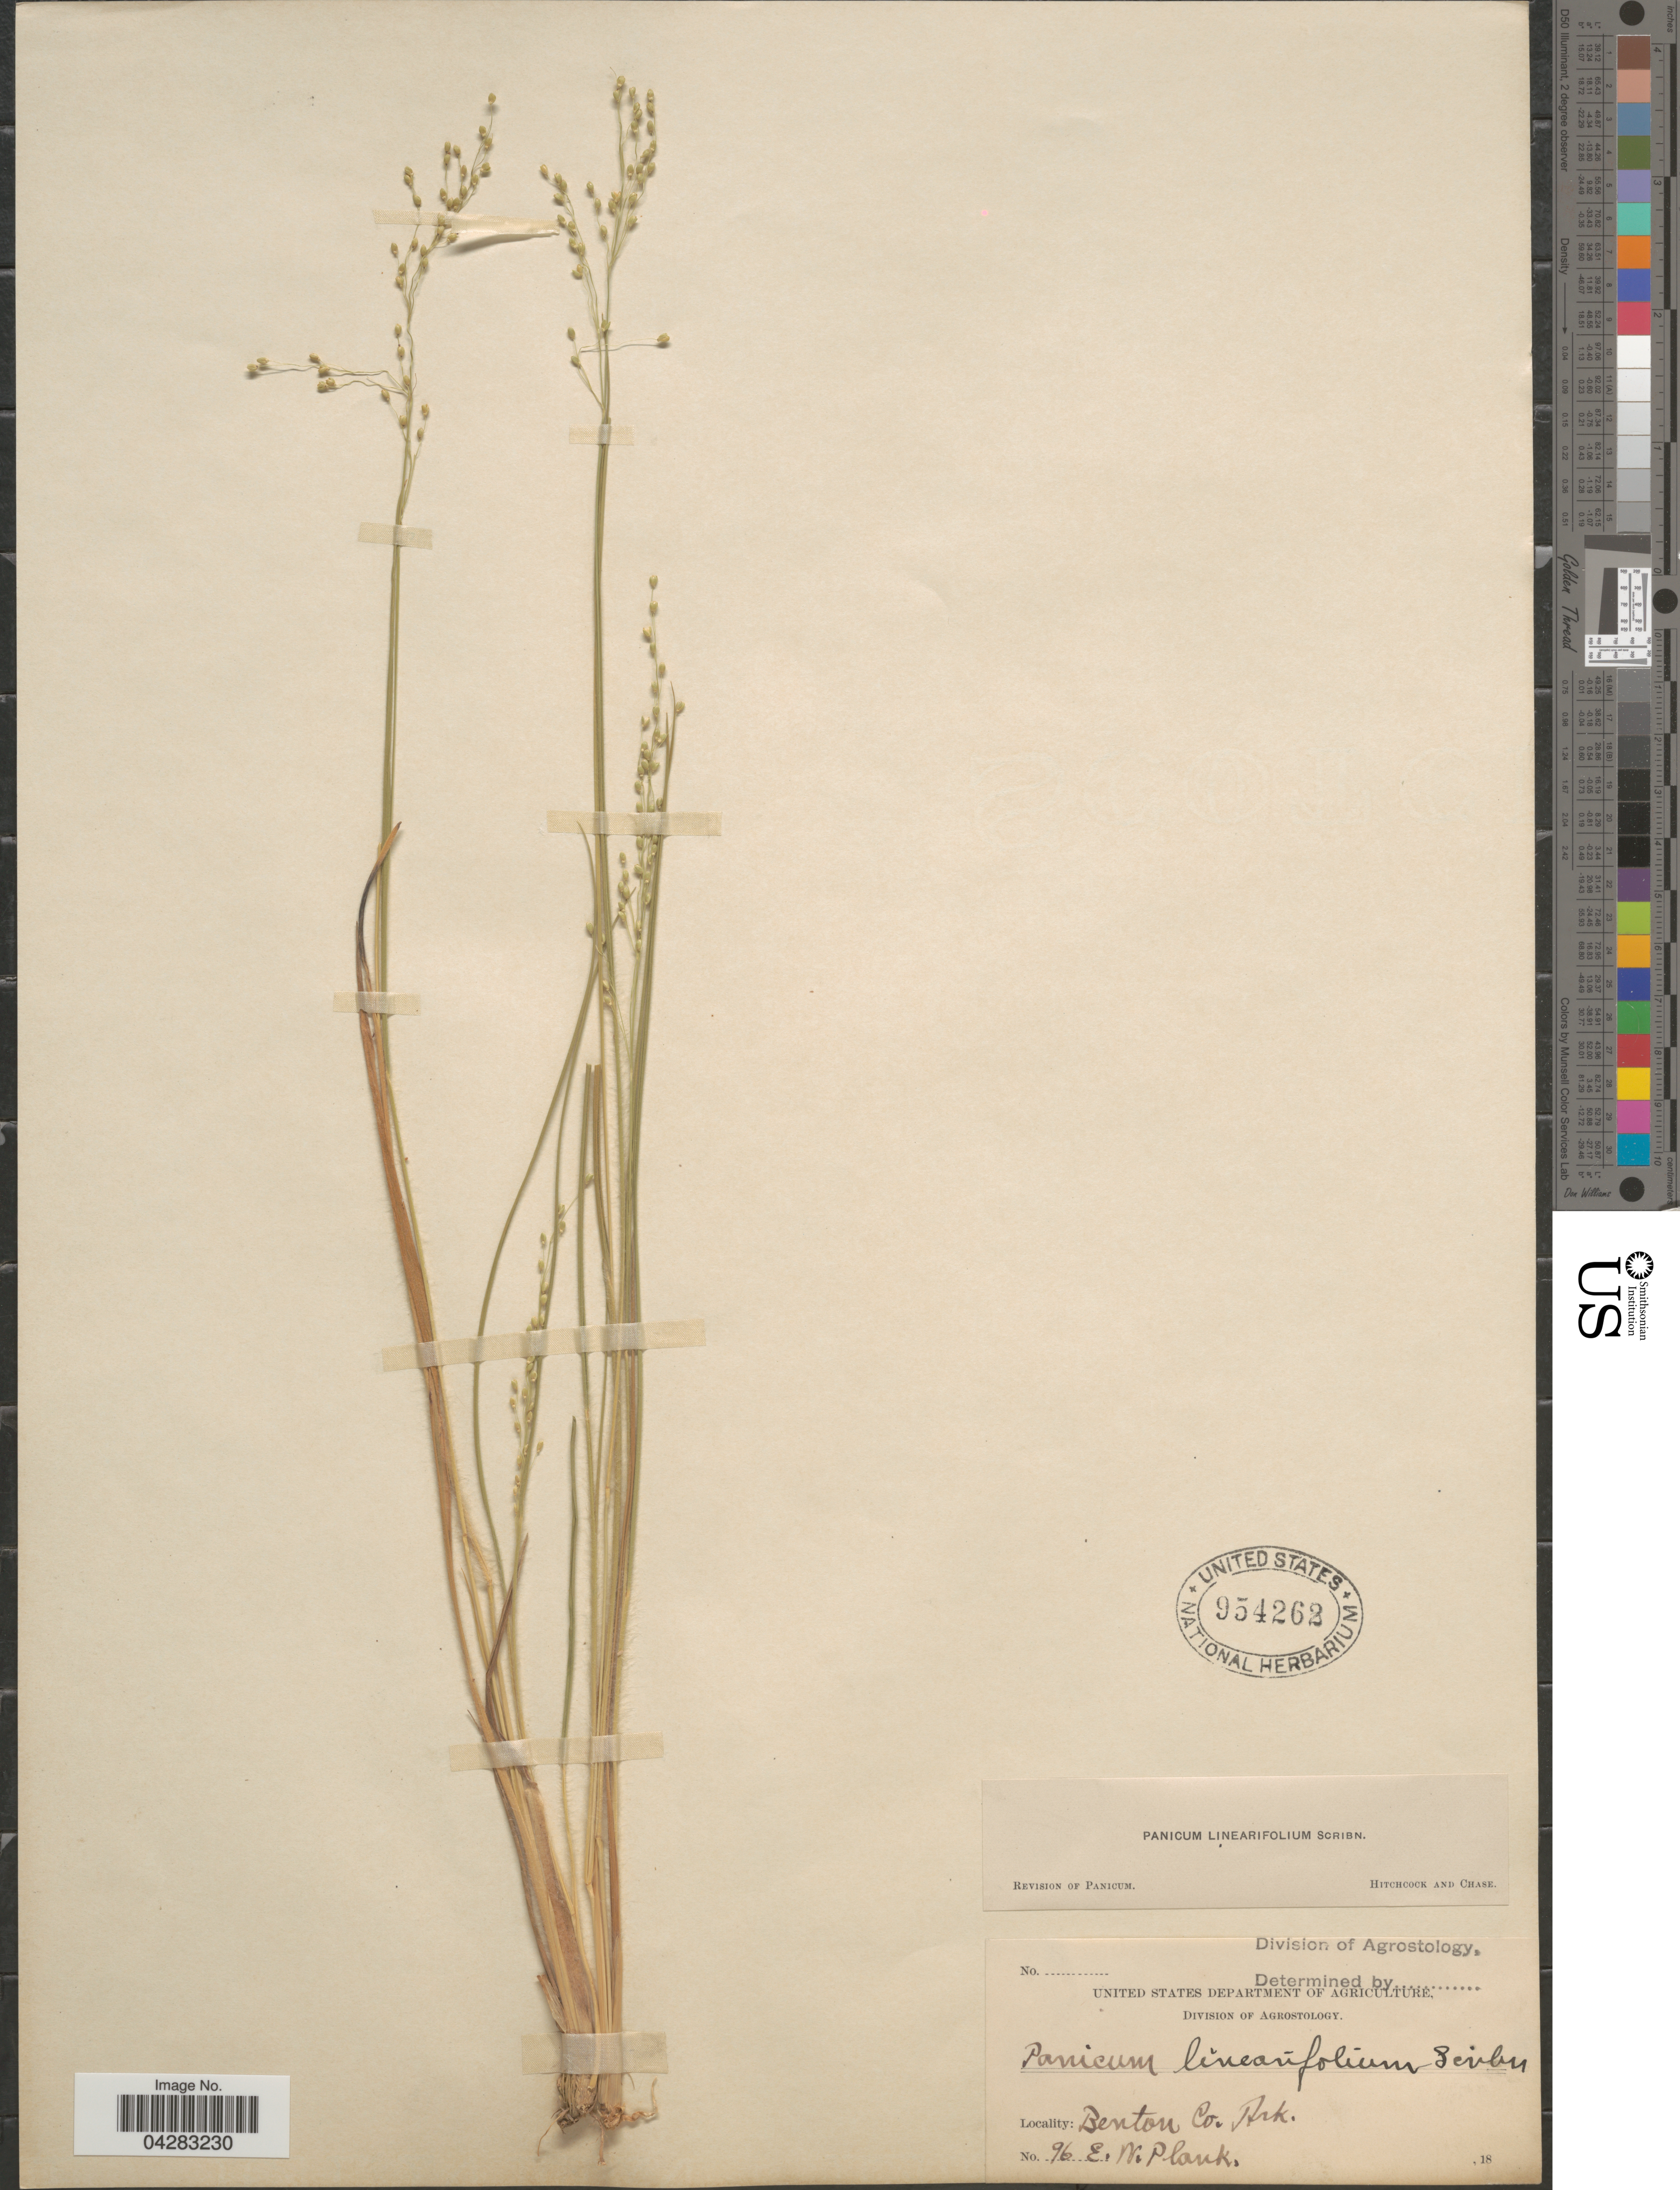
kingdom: Plantae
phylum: Tracheophyta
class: Liliopsida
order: Poales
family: Poaceae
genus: Dichanthelium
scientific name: Dichanthelium linearifolium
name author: (Scribn.) Gould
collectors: E. Plank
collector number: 96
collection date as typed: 18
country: United States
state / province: Arkansas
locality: Benton Co.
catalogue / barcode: US 954262